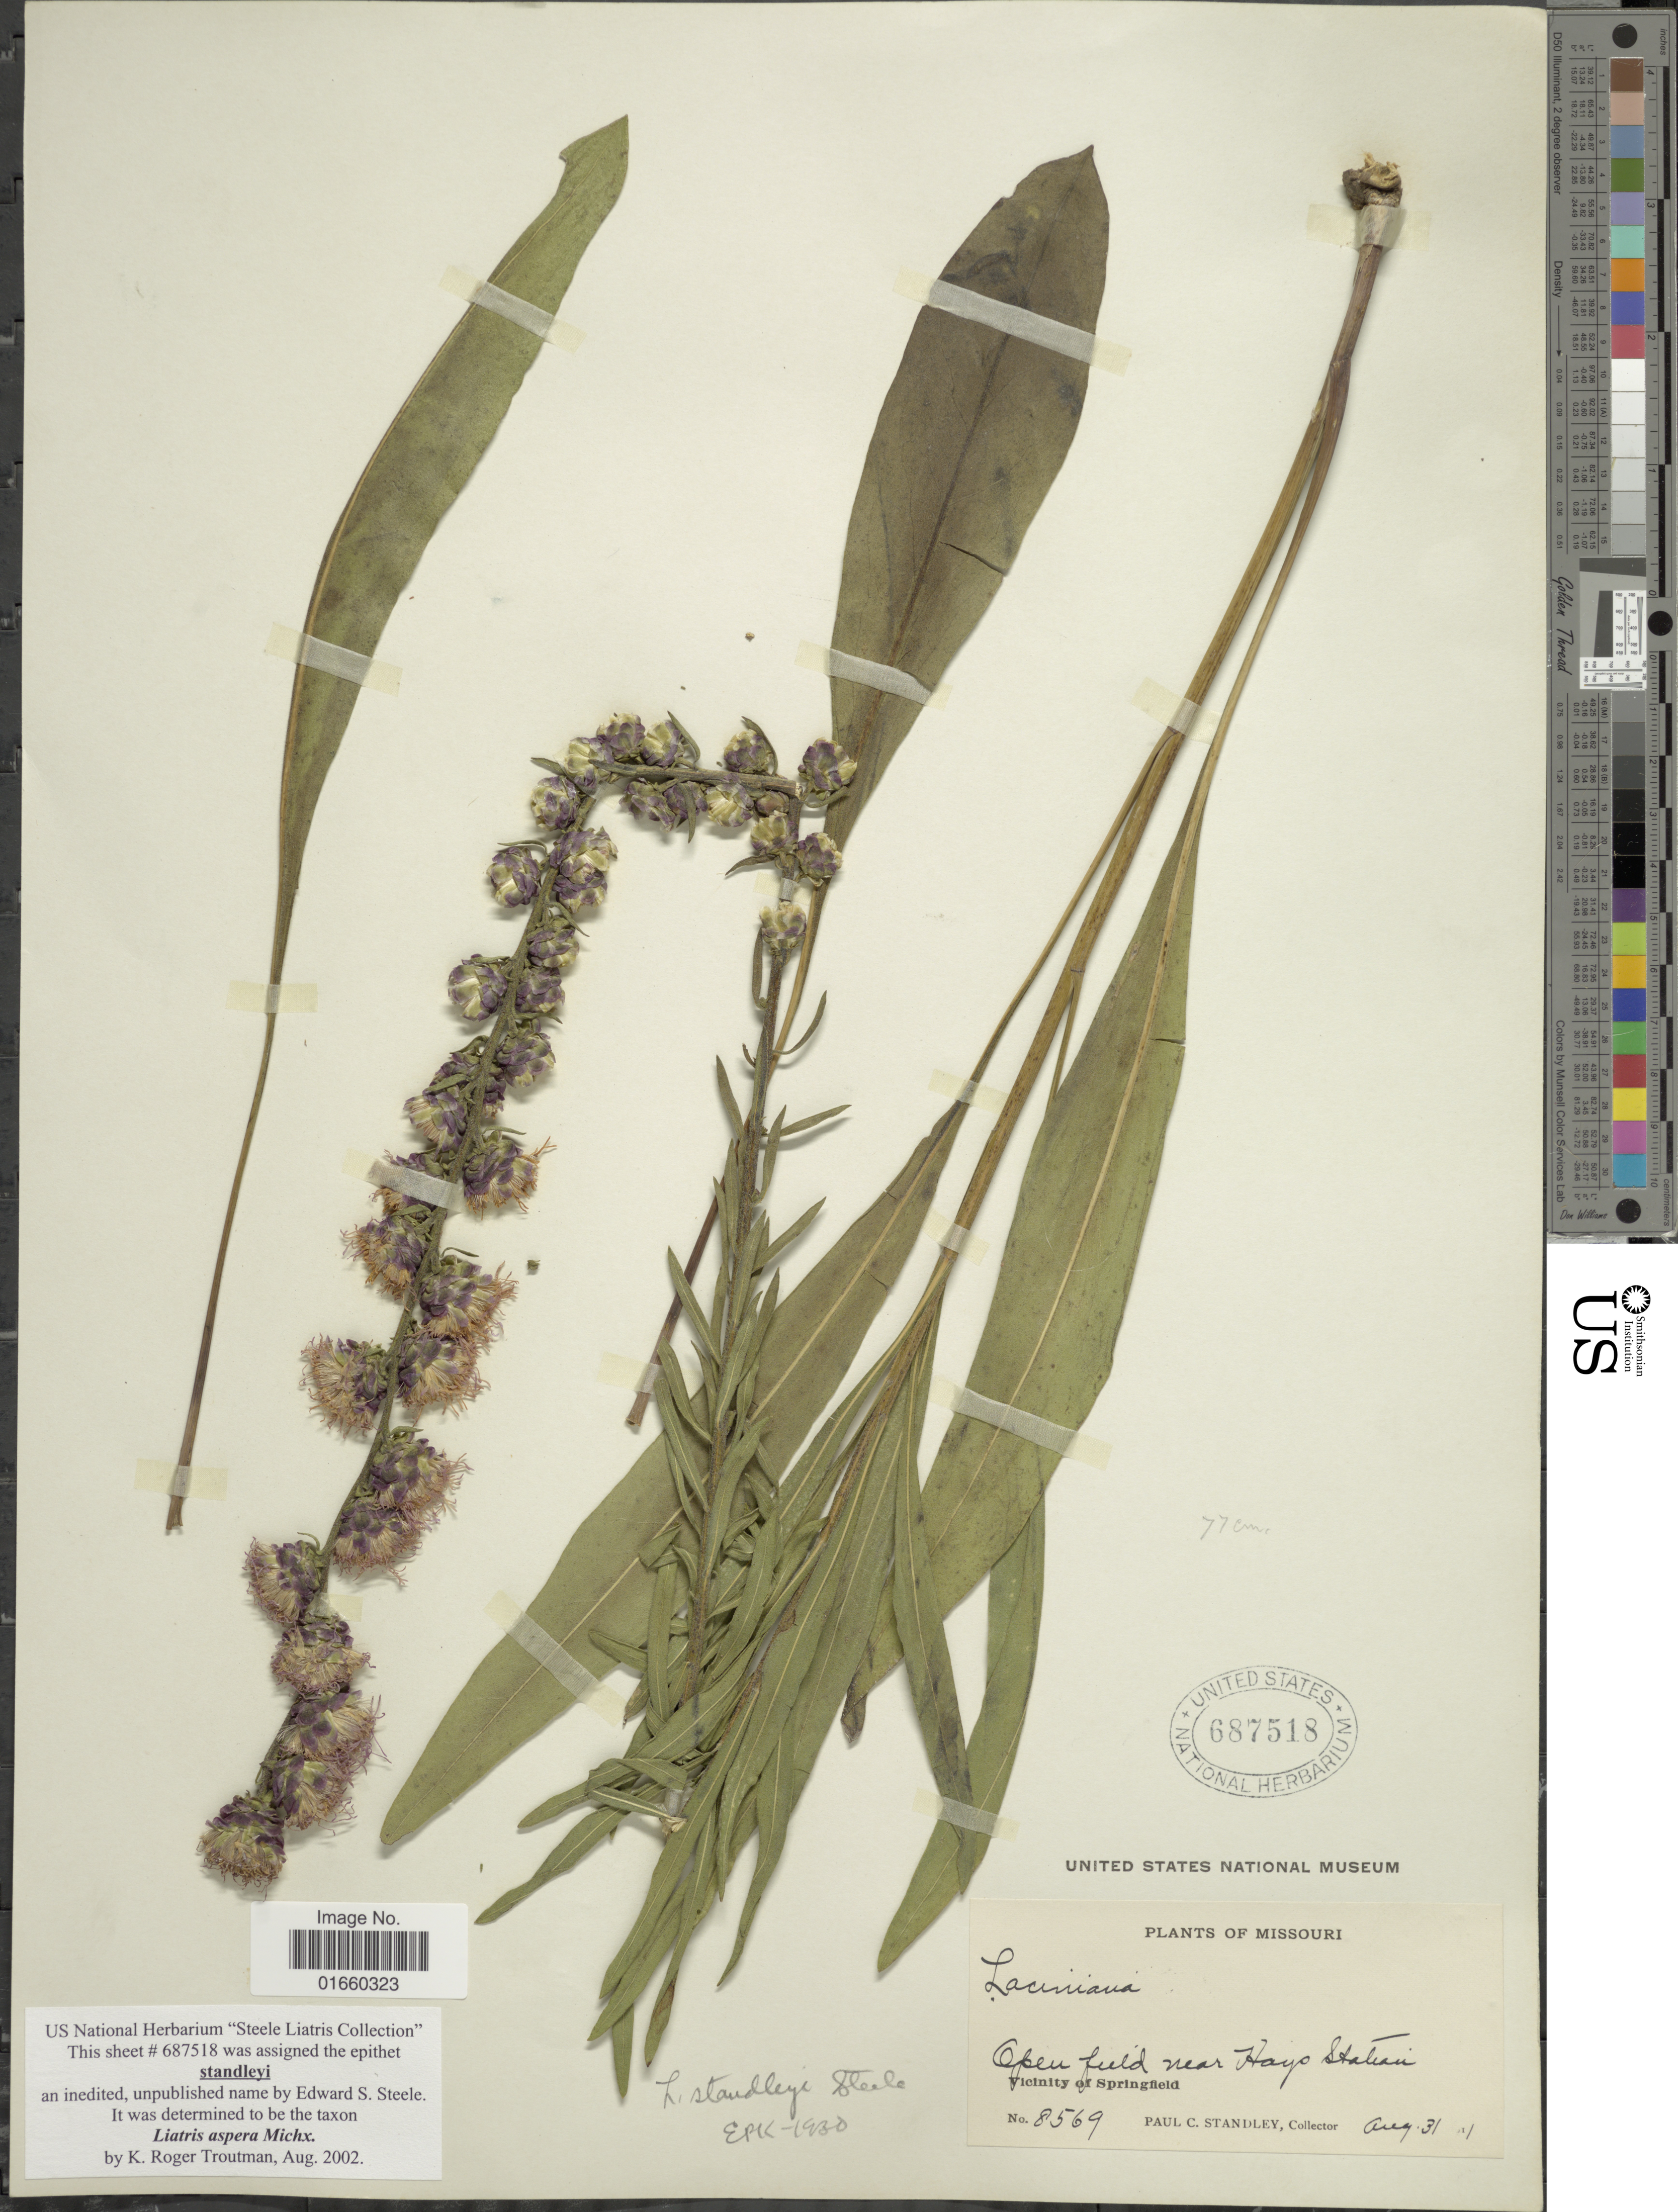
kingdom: Plantae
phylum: Tracheophyta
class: Magnoliopsida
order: Asterales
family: Asteraceae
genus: Liatris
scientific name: Liatris aspera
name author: Michx.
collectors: P. C. Standley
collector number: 8569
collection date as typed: Transcribed d/m/y: 31/8/1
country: United States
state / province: Missouri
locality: Open field near Hayo Stakani, Vicinity of Springfield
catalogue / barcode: US 687518